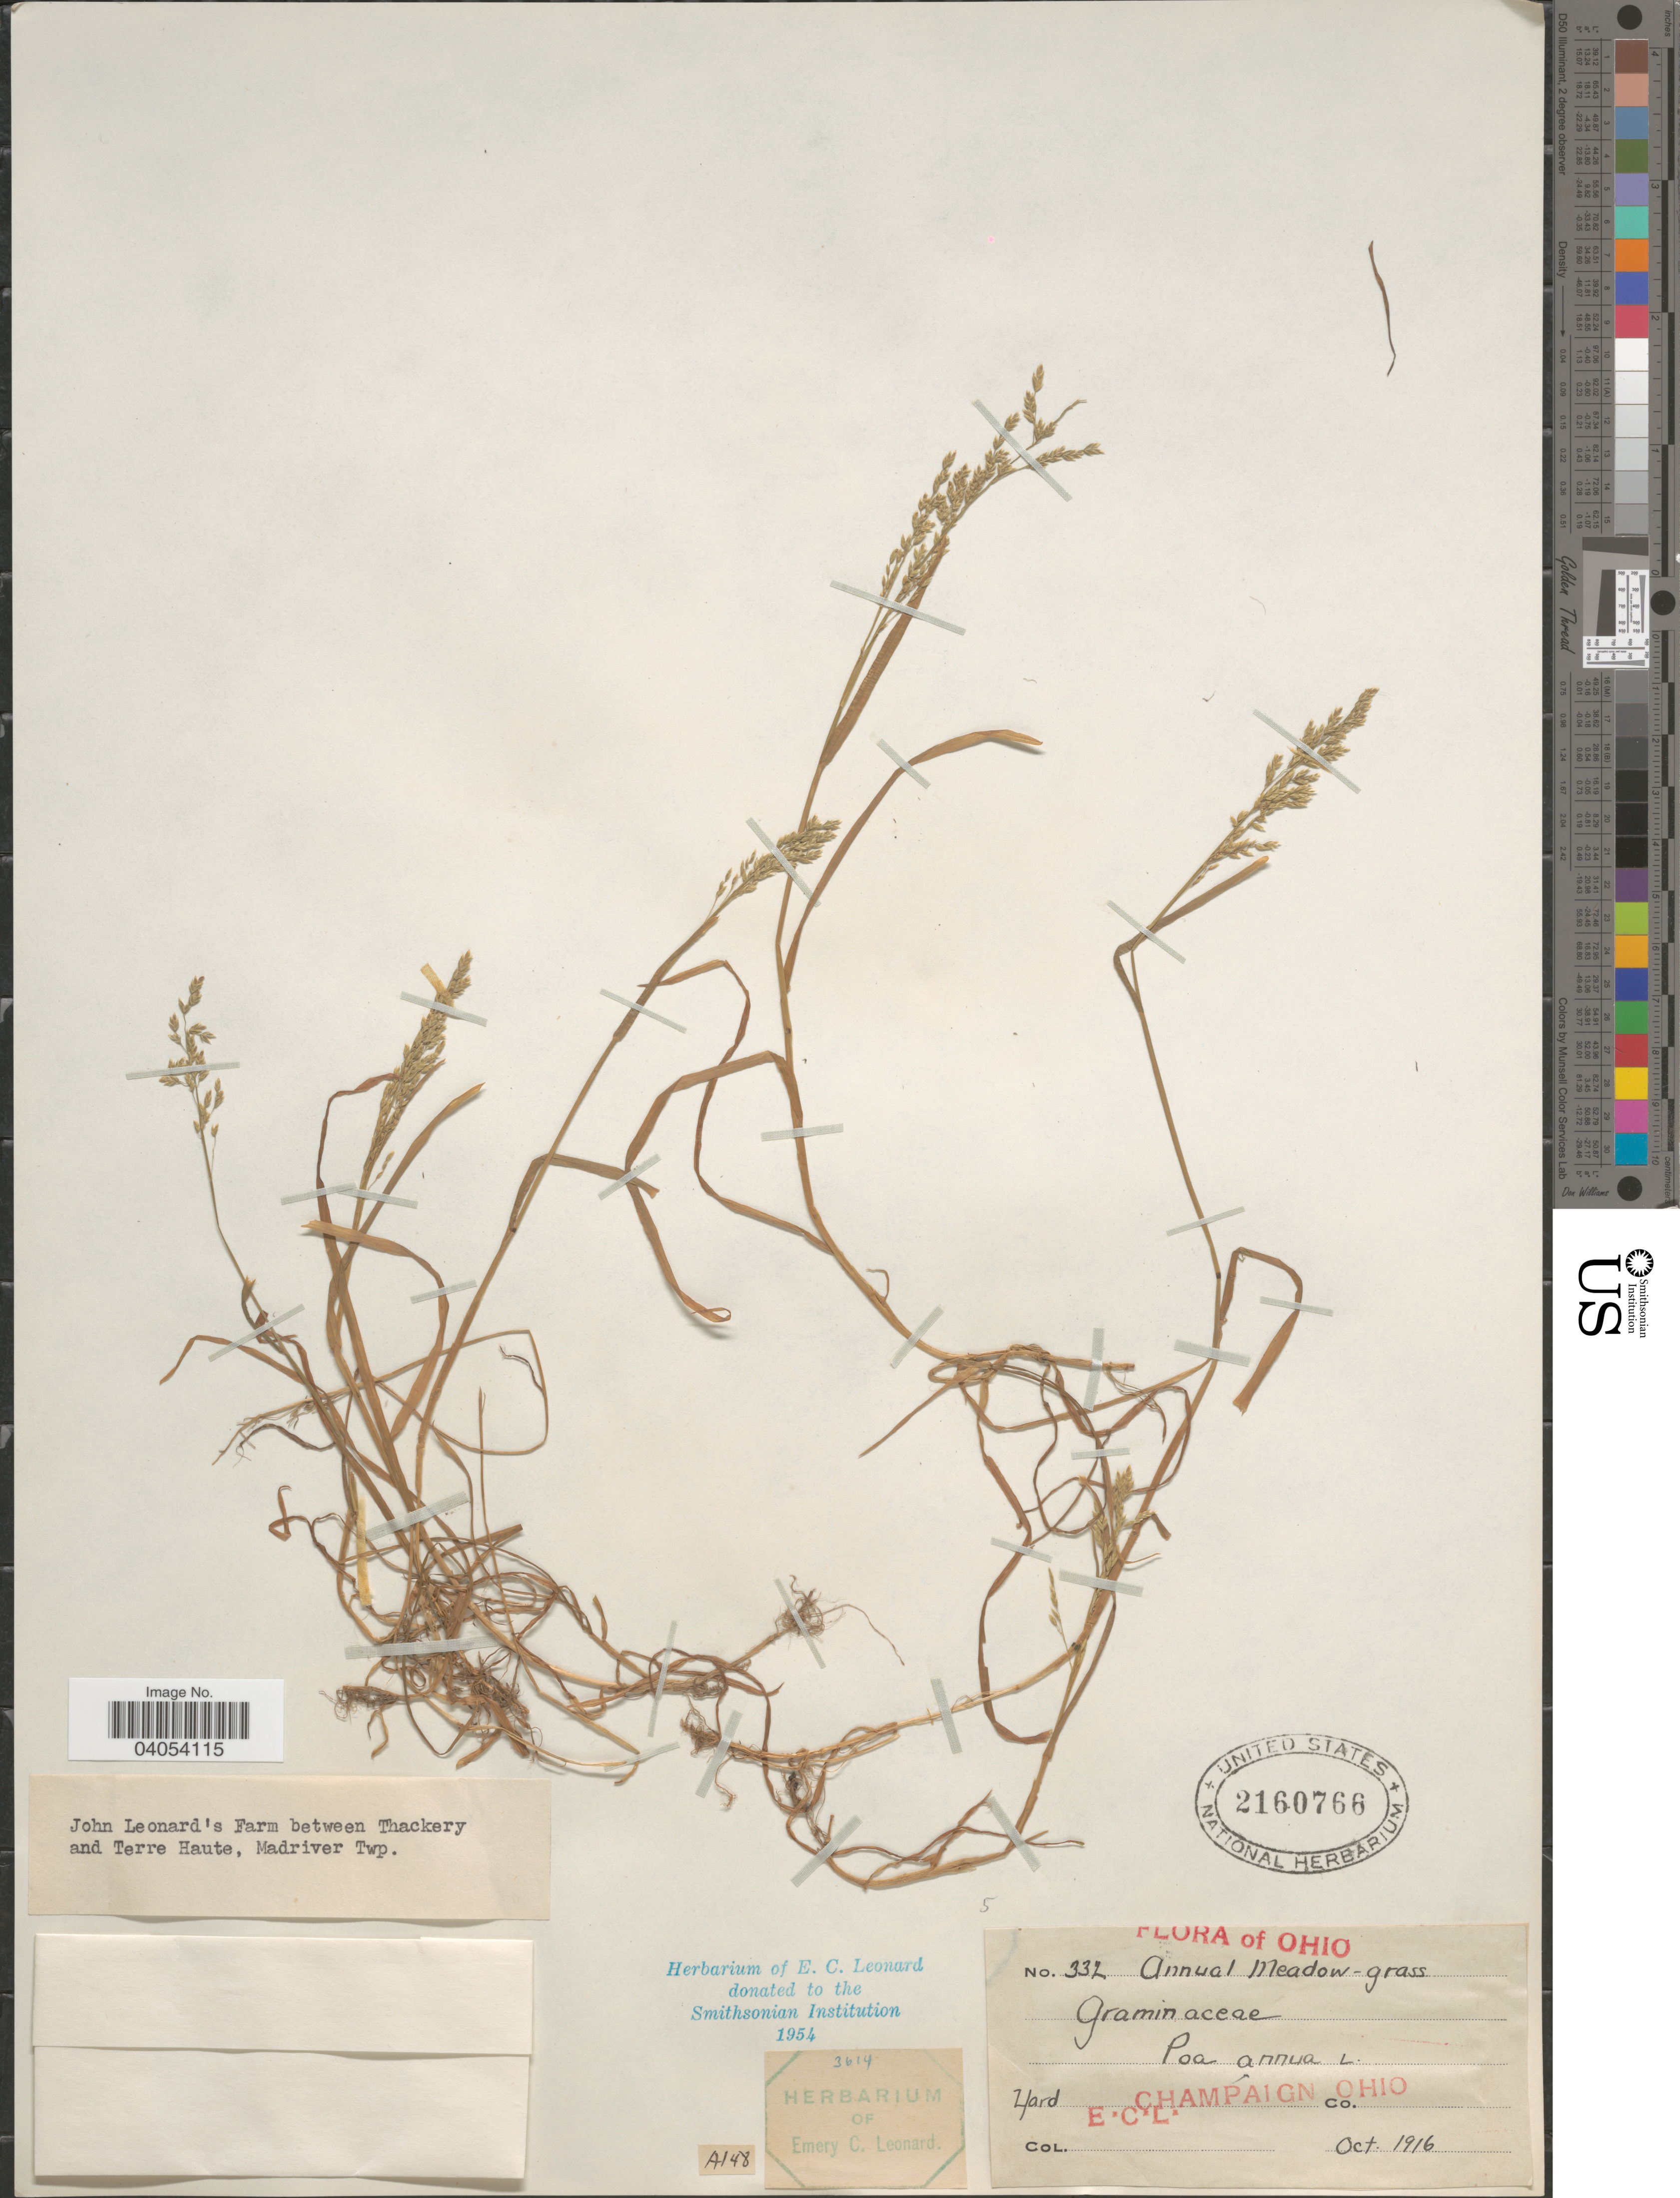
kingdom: Plantae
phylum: Tracheophyta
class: Liliopsida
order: Poales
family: Poaceae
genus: Poa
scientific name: Poa annua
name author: L.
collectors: E. C. Leonard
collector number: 332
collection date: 1916-10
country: United States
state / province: Ohio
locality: Yard Champaign Co. Ohio. John Leonard's Farm between Thackery and Terre Haute, Madriver Twp.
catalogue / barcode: US 2160766